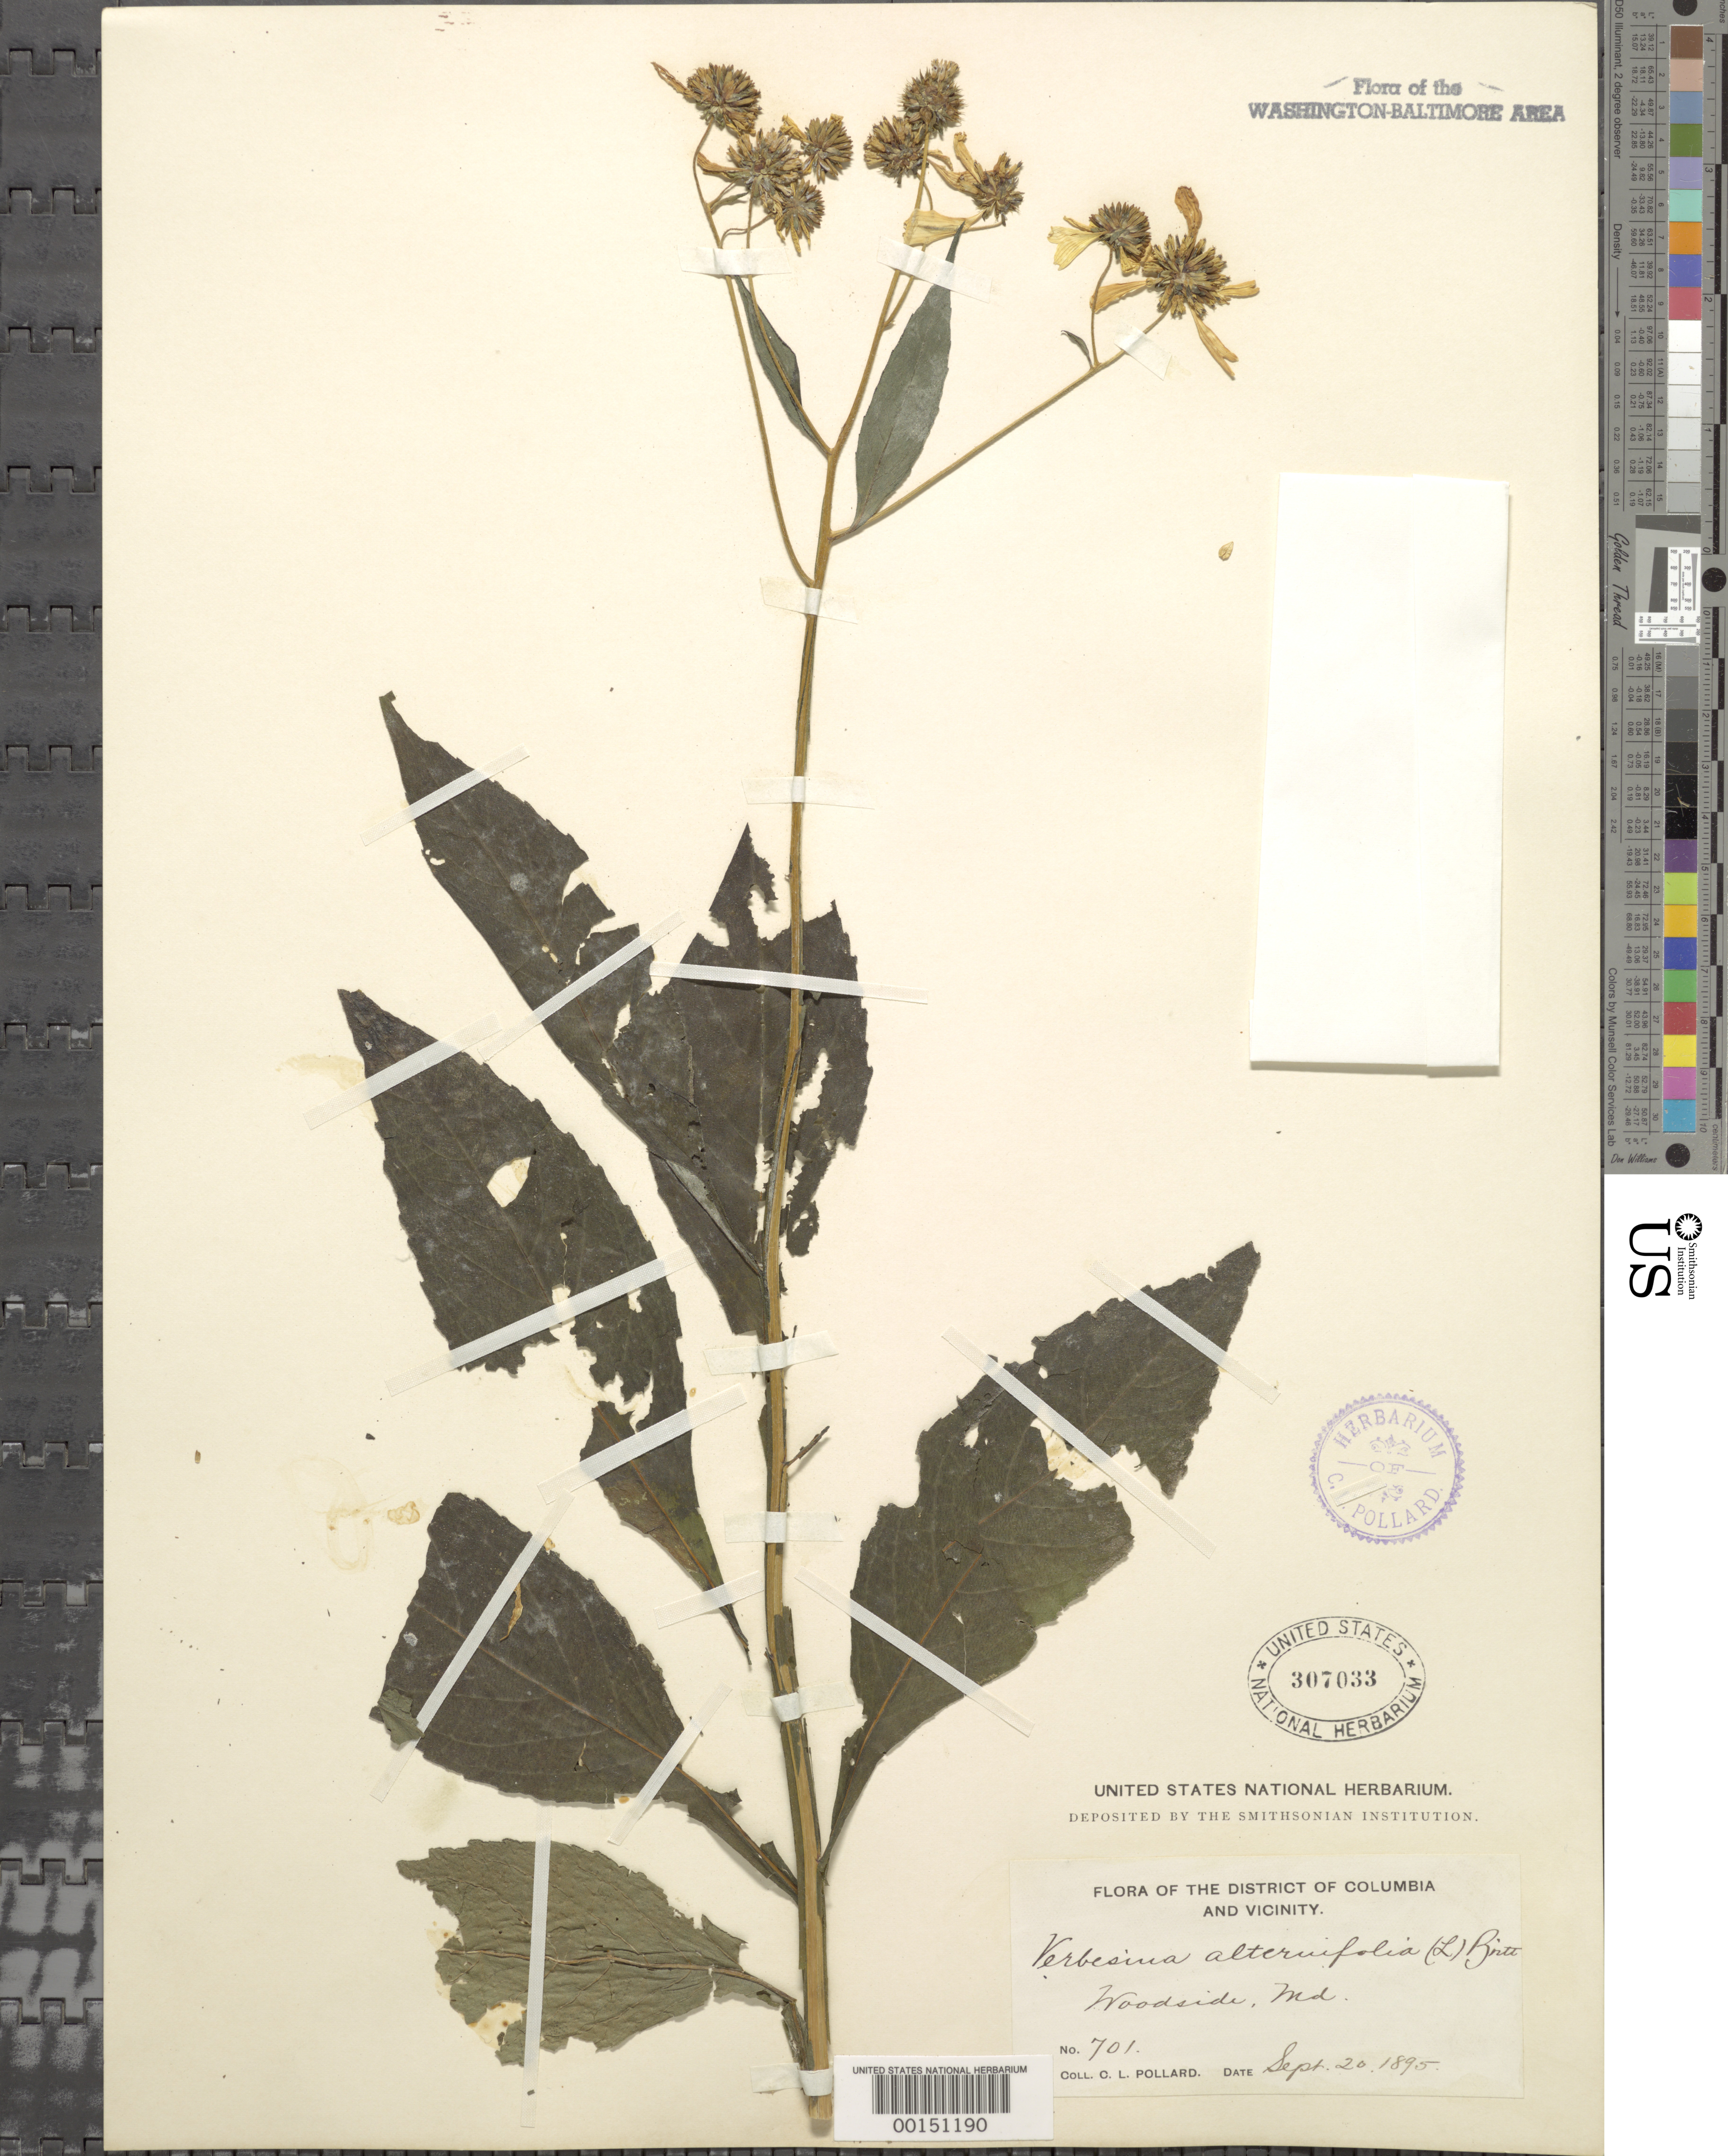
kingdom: Plantae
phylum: Tracheophyta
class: Magnoliopsida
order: Asterales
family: Asteraceae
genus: Verbesina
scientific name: Verbesina alternifolia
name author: (L.) Britton ex Kearney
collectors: C. L. Pollard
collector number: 701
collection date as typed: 20 Sep 1895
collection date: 1895-09-20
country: United States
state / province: Maryland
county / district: Montgomery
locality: Woodside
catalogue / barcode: US 307033